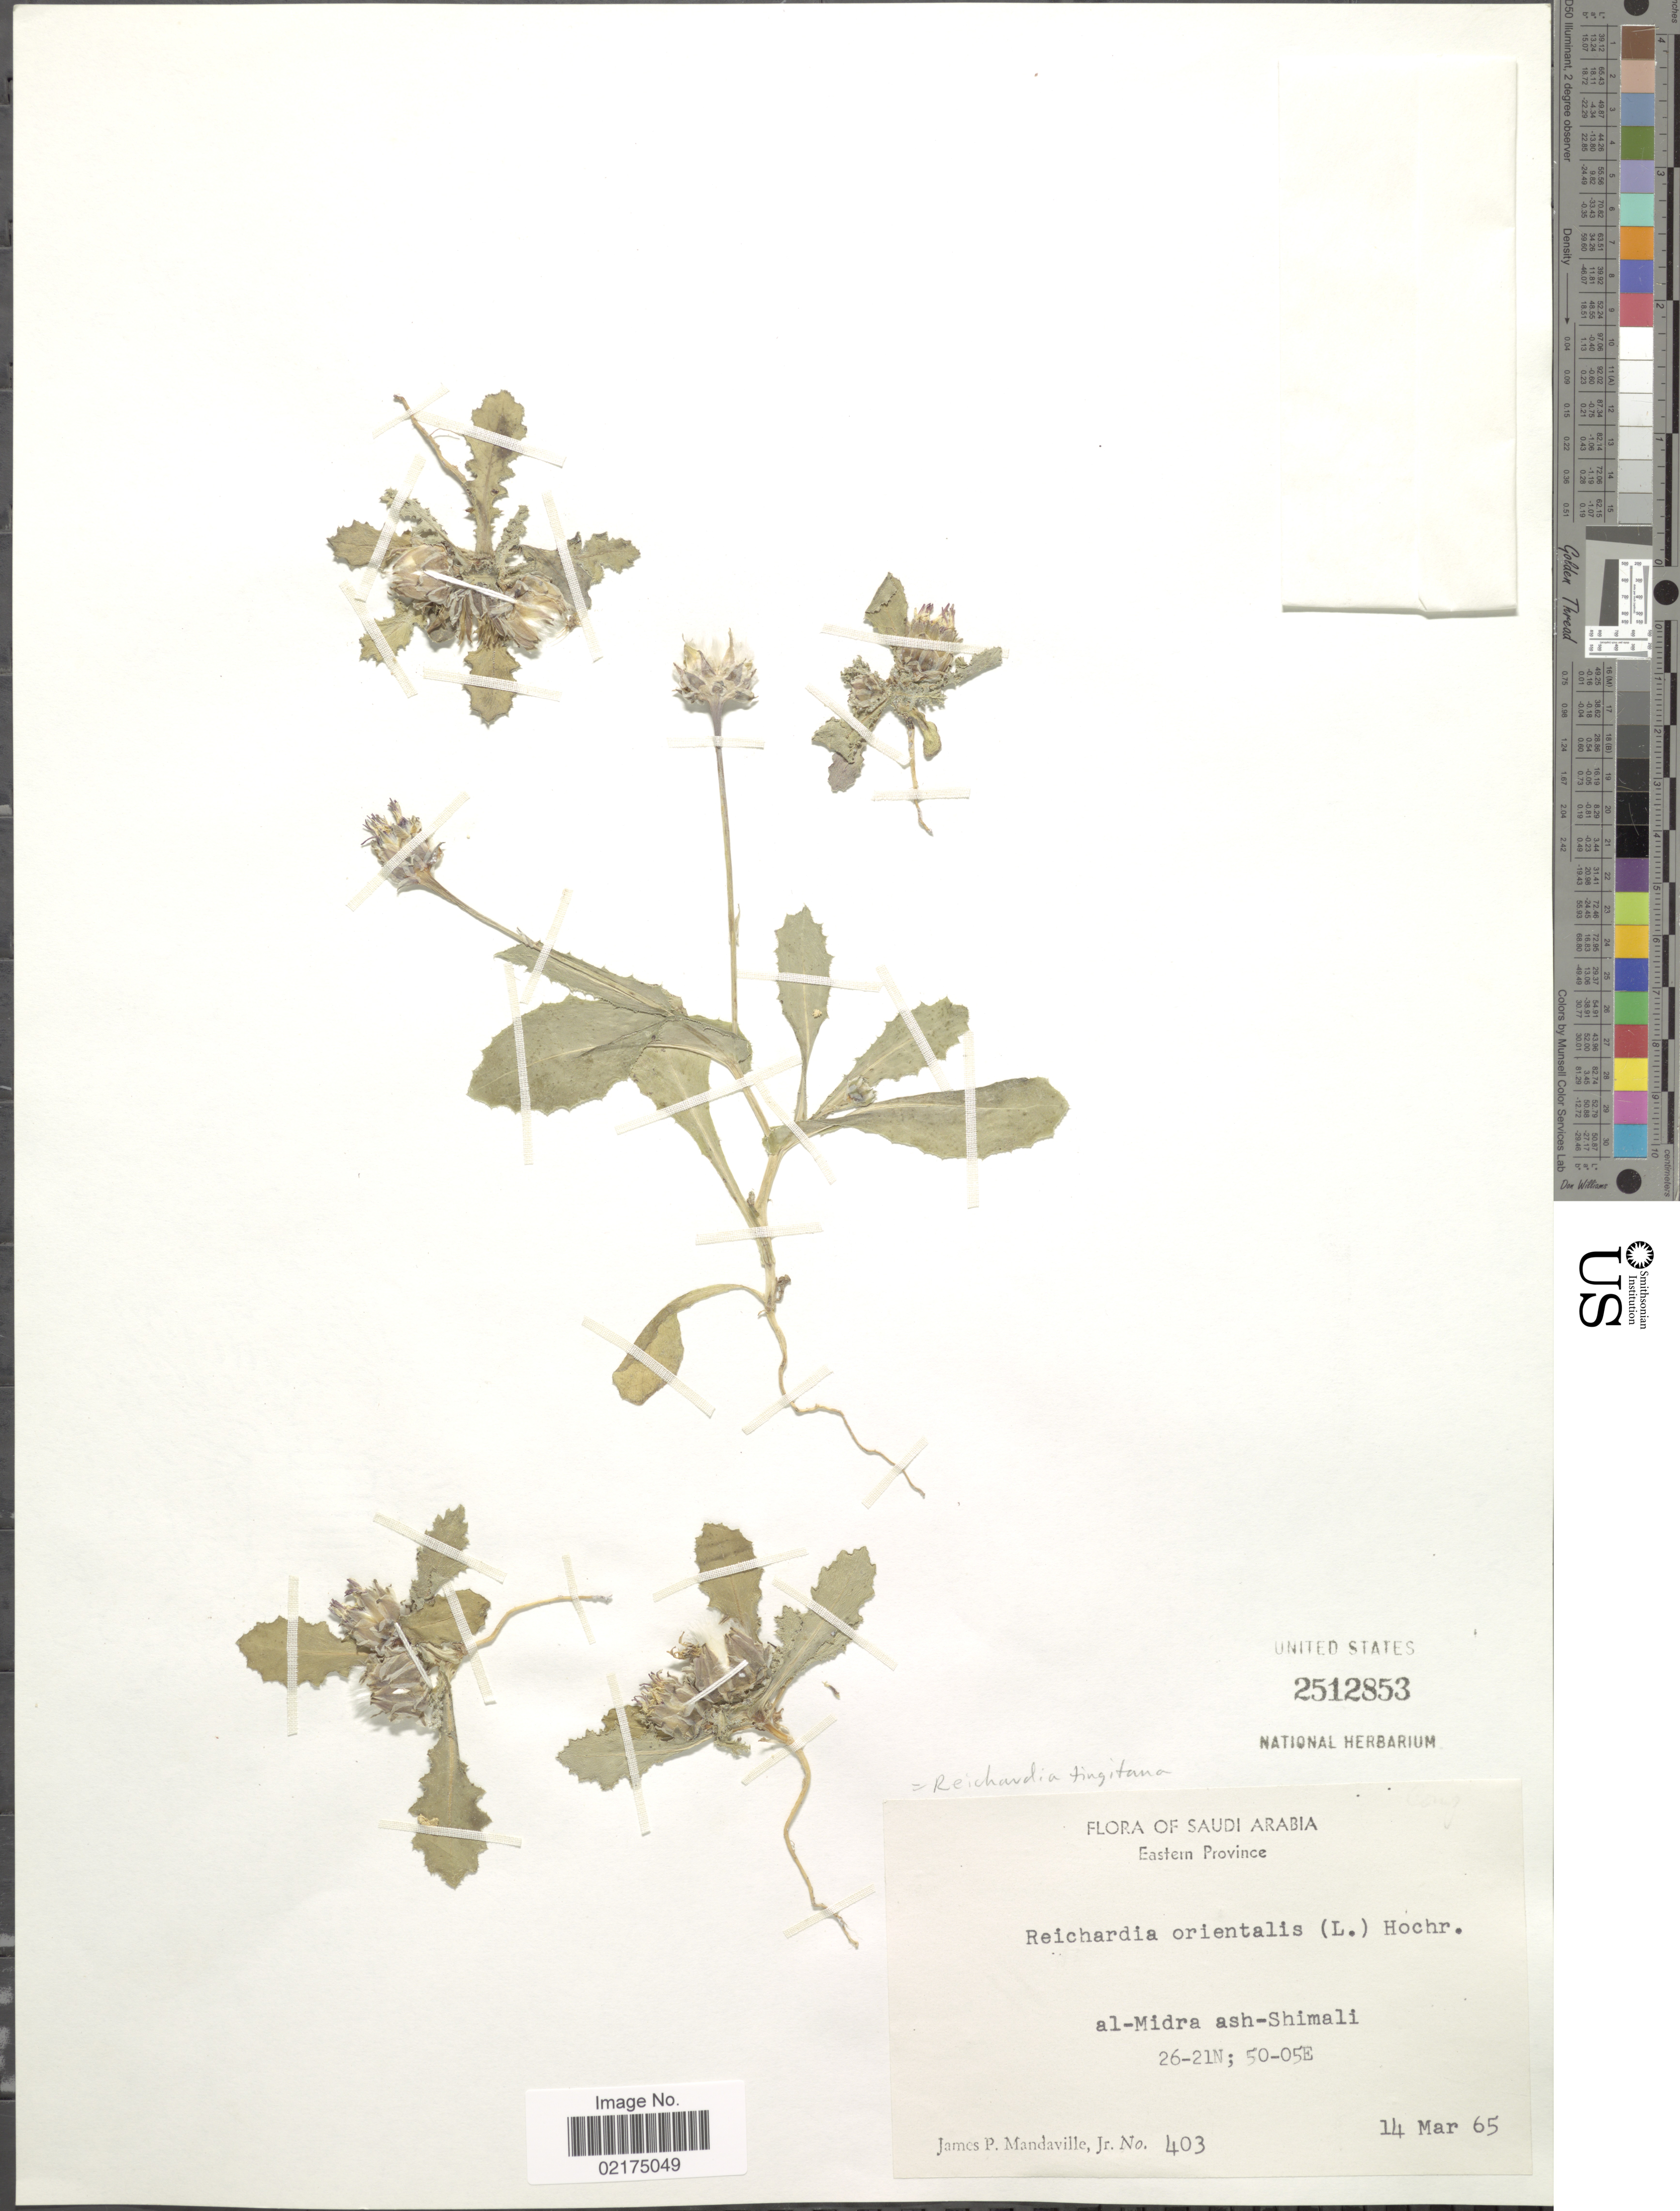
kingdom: Plantae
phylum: Tracheophyta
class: Magnoliopsida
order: Asterales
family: Asteraceae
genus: Reichardia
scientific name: Reichardia tingitana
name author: (L.) Roth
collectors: J. Mandaville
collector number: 403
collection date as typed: Transcribed d/m/y: 14/3/65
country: Saudi Arabia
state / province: Ash Sharqiyah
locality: Eastern Province, al-Midra ash-Shimali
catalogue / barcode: US 2512853